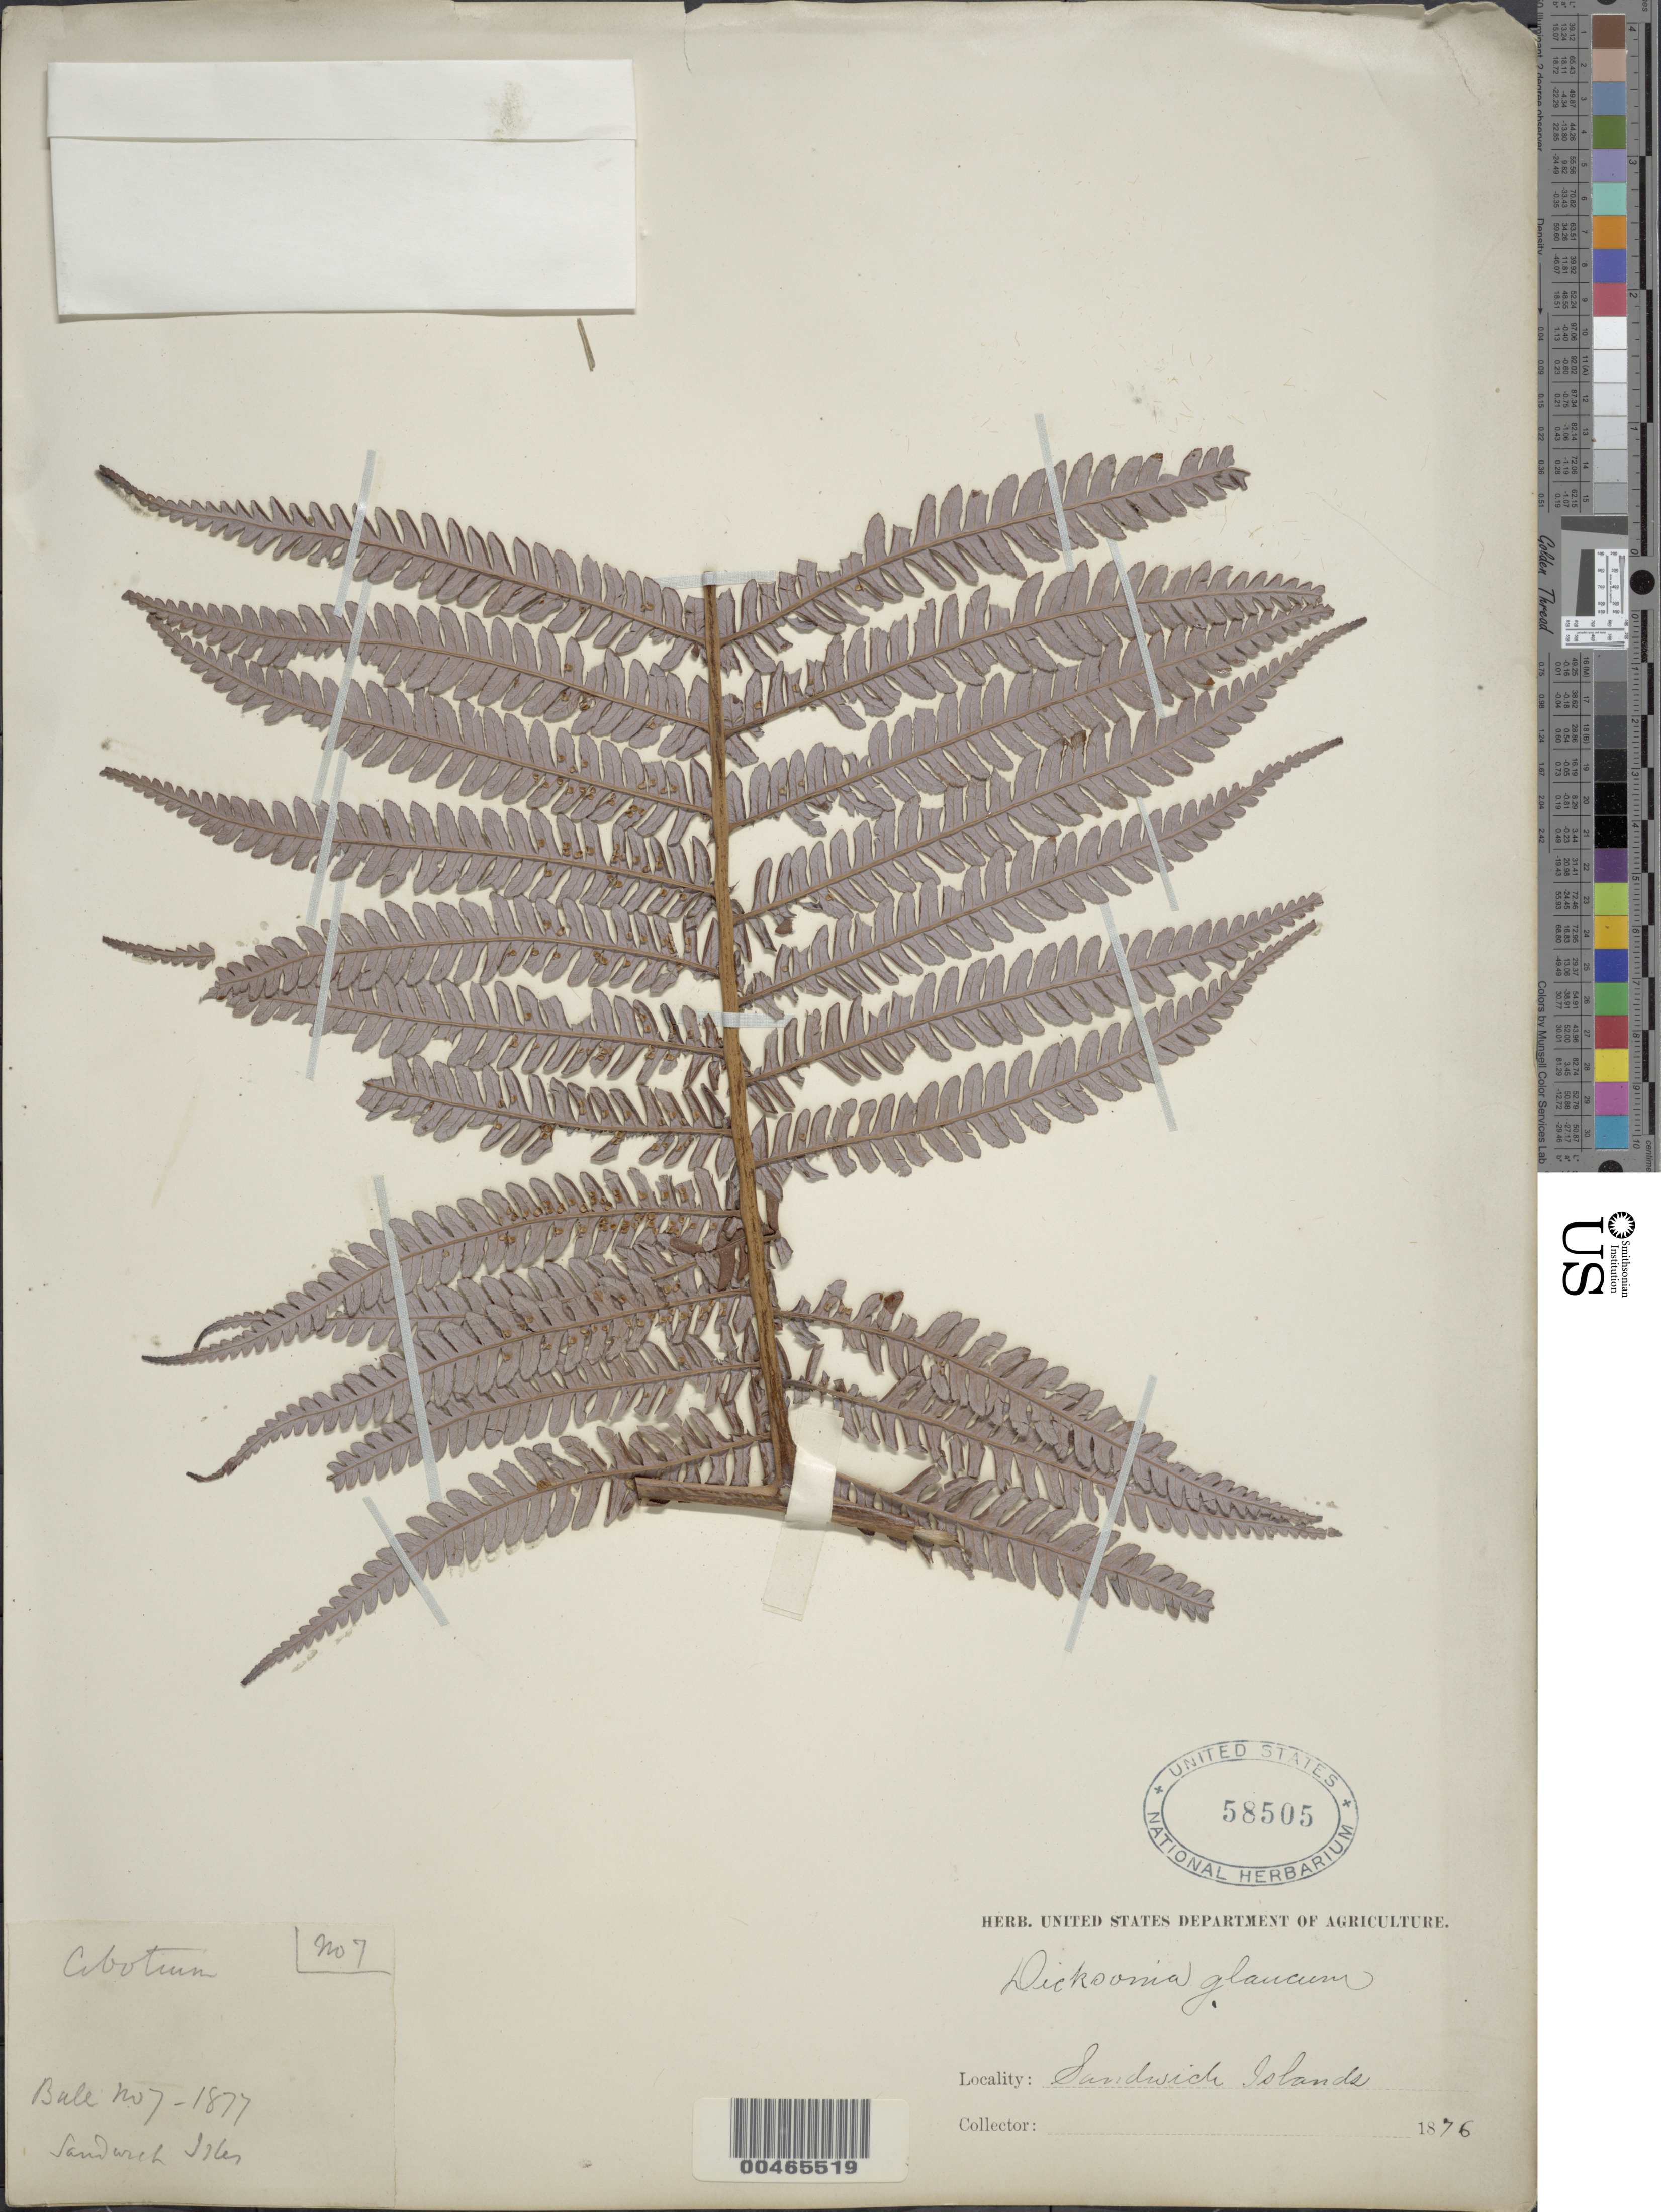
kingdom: Plantae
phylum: Tracheophyta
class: Polypodiopsida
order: Cyatheales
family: Cibotiaceae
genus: Cibotium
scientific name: Cibotium glaucum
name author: (Sm.) Hook. & Arn.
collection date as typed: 1876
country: United States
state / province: Hawaii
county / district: Honolulu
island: Oahu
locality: Sandwich Islands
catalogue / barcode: US 58505